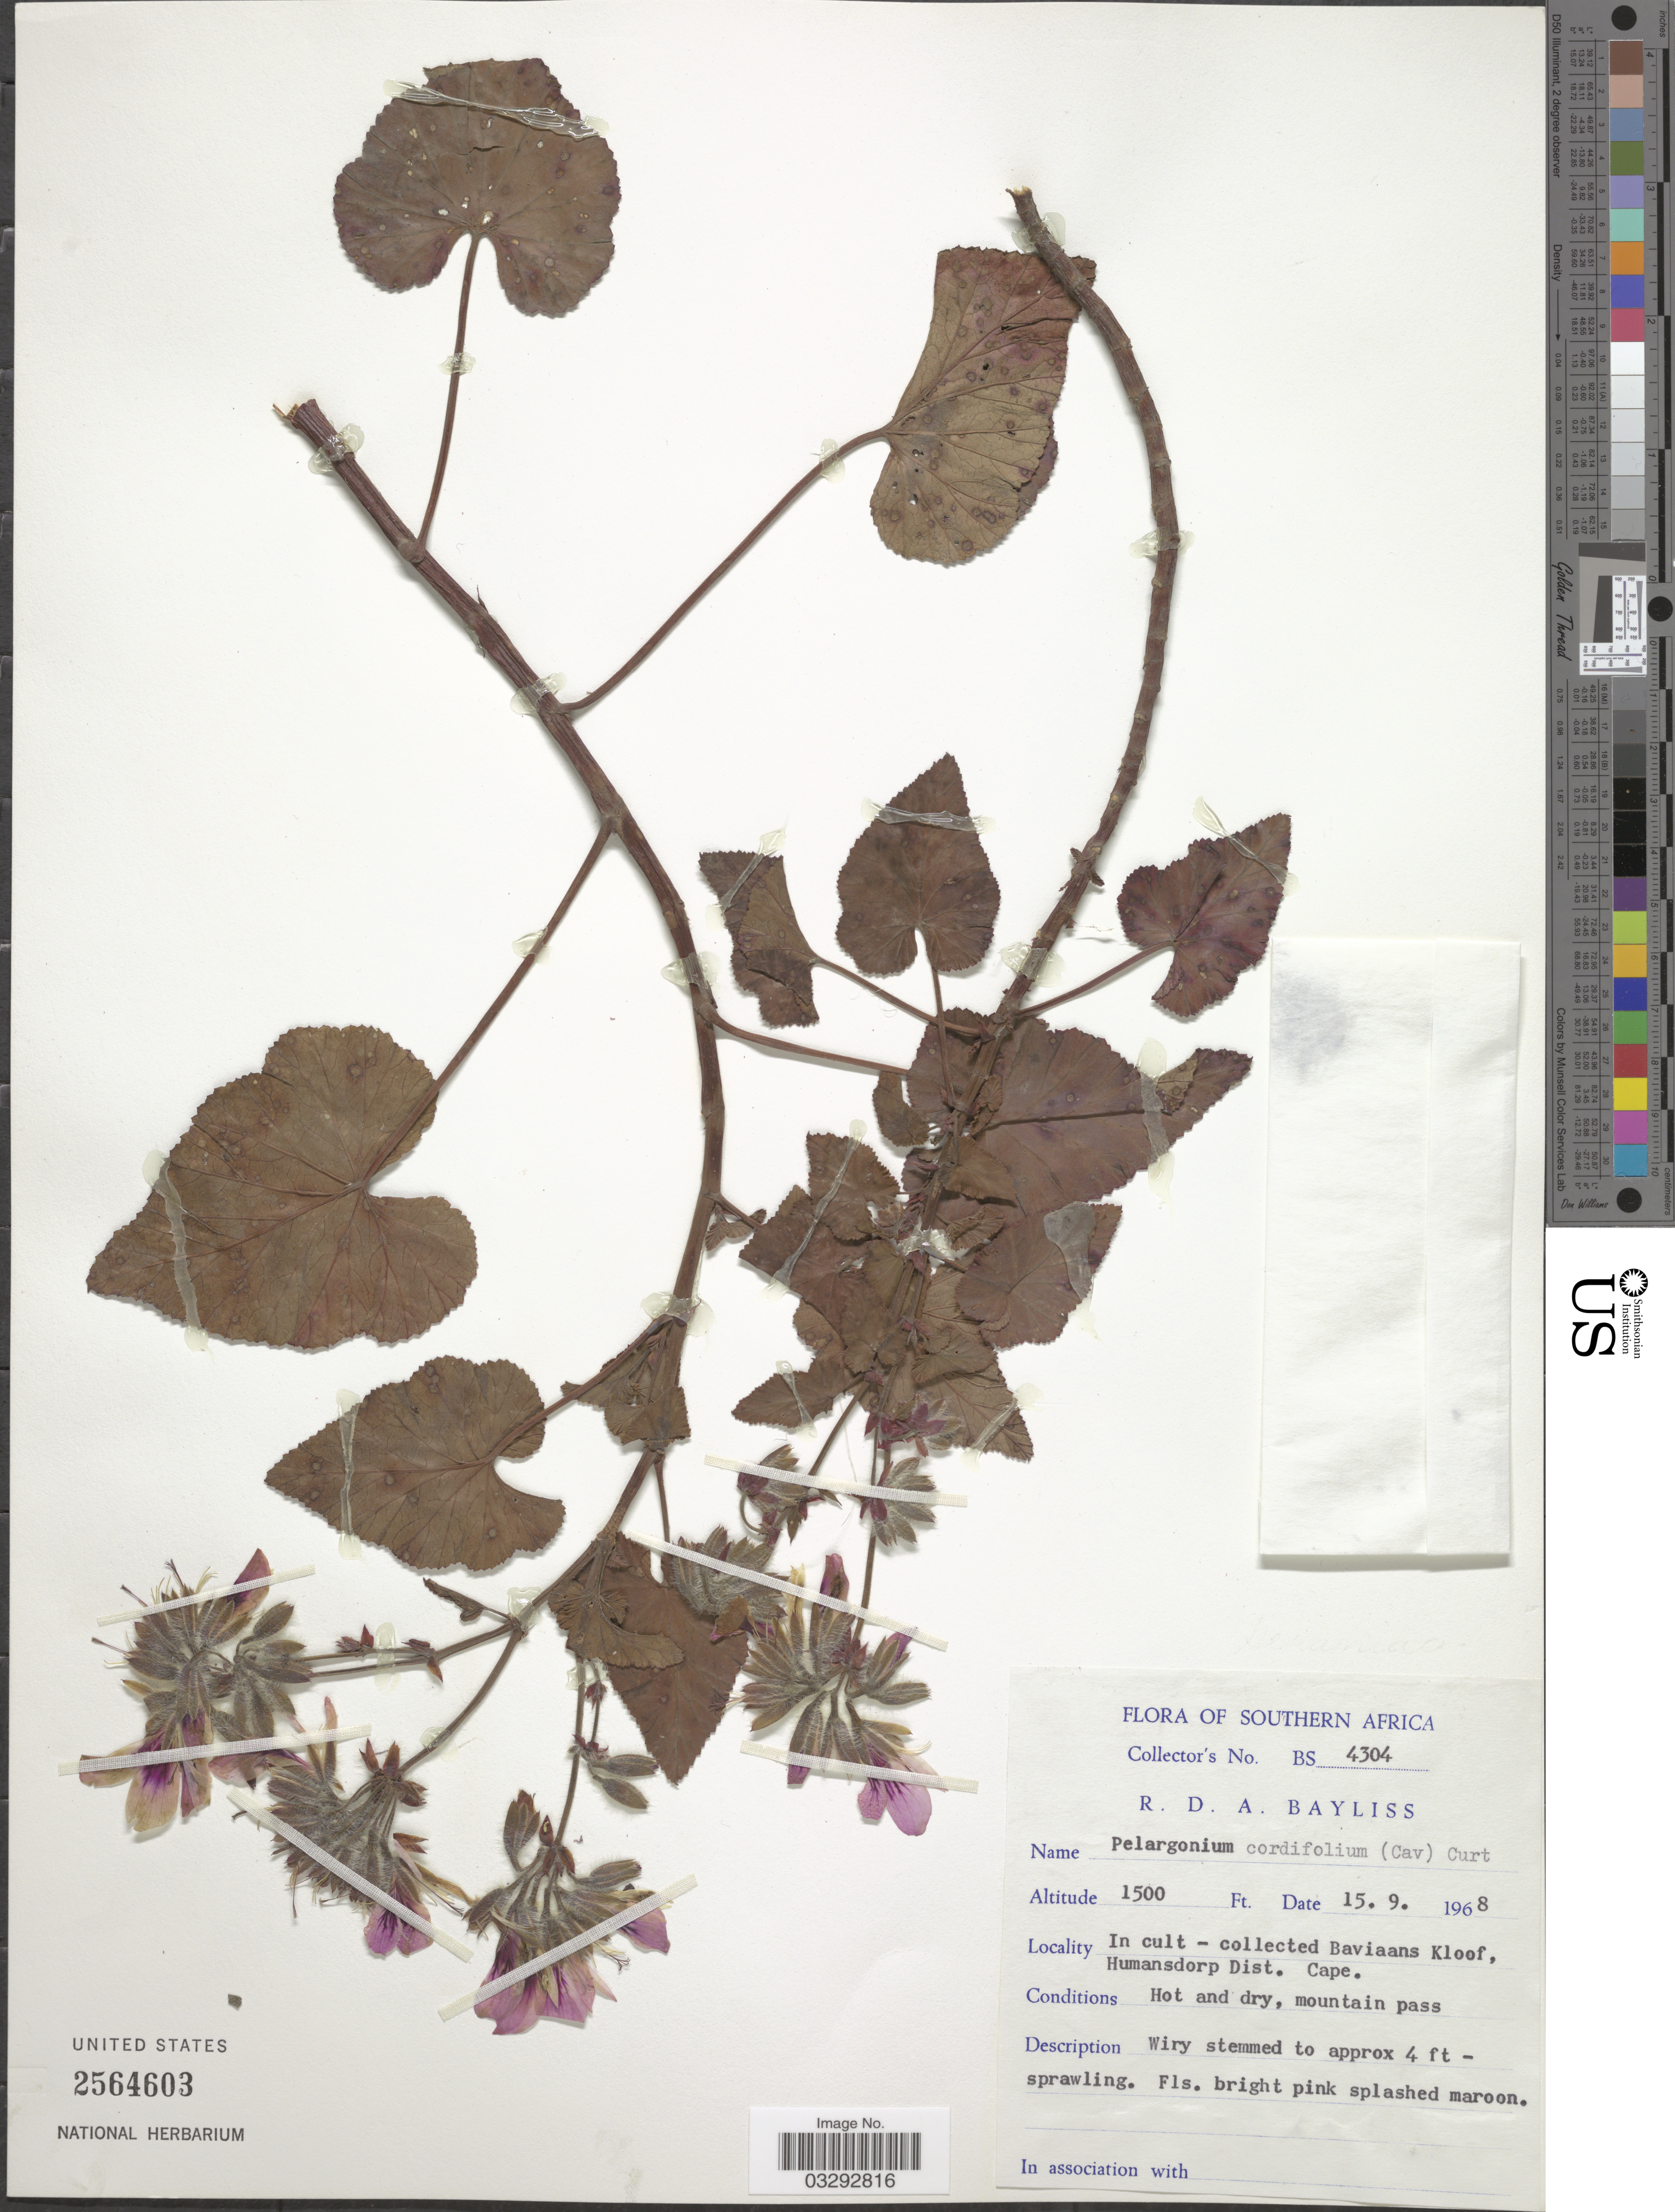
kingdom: Plantae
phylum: Tracheophyta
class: Magnoliopsida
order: Geraniales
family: Geraniaceae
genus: Pelargonium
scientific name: Pelargonium cordifolium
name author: (Cav.) Curtis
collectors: R. Bayliss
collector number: BS4304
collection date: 1968-09-15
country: South Africa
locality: Southern Africa, Baviaans Kloof, Humansdorp Dist. Cape.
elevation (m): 457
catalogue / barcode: US 2564603